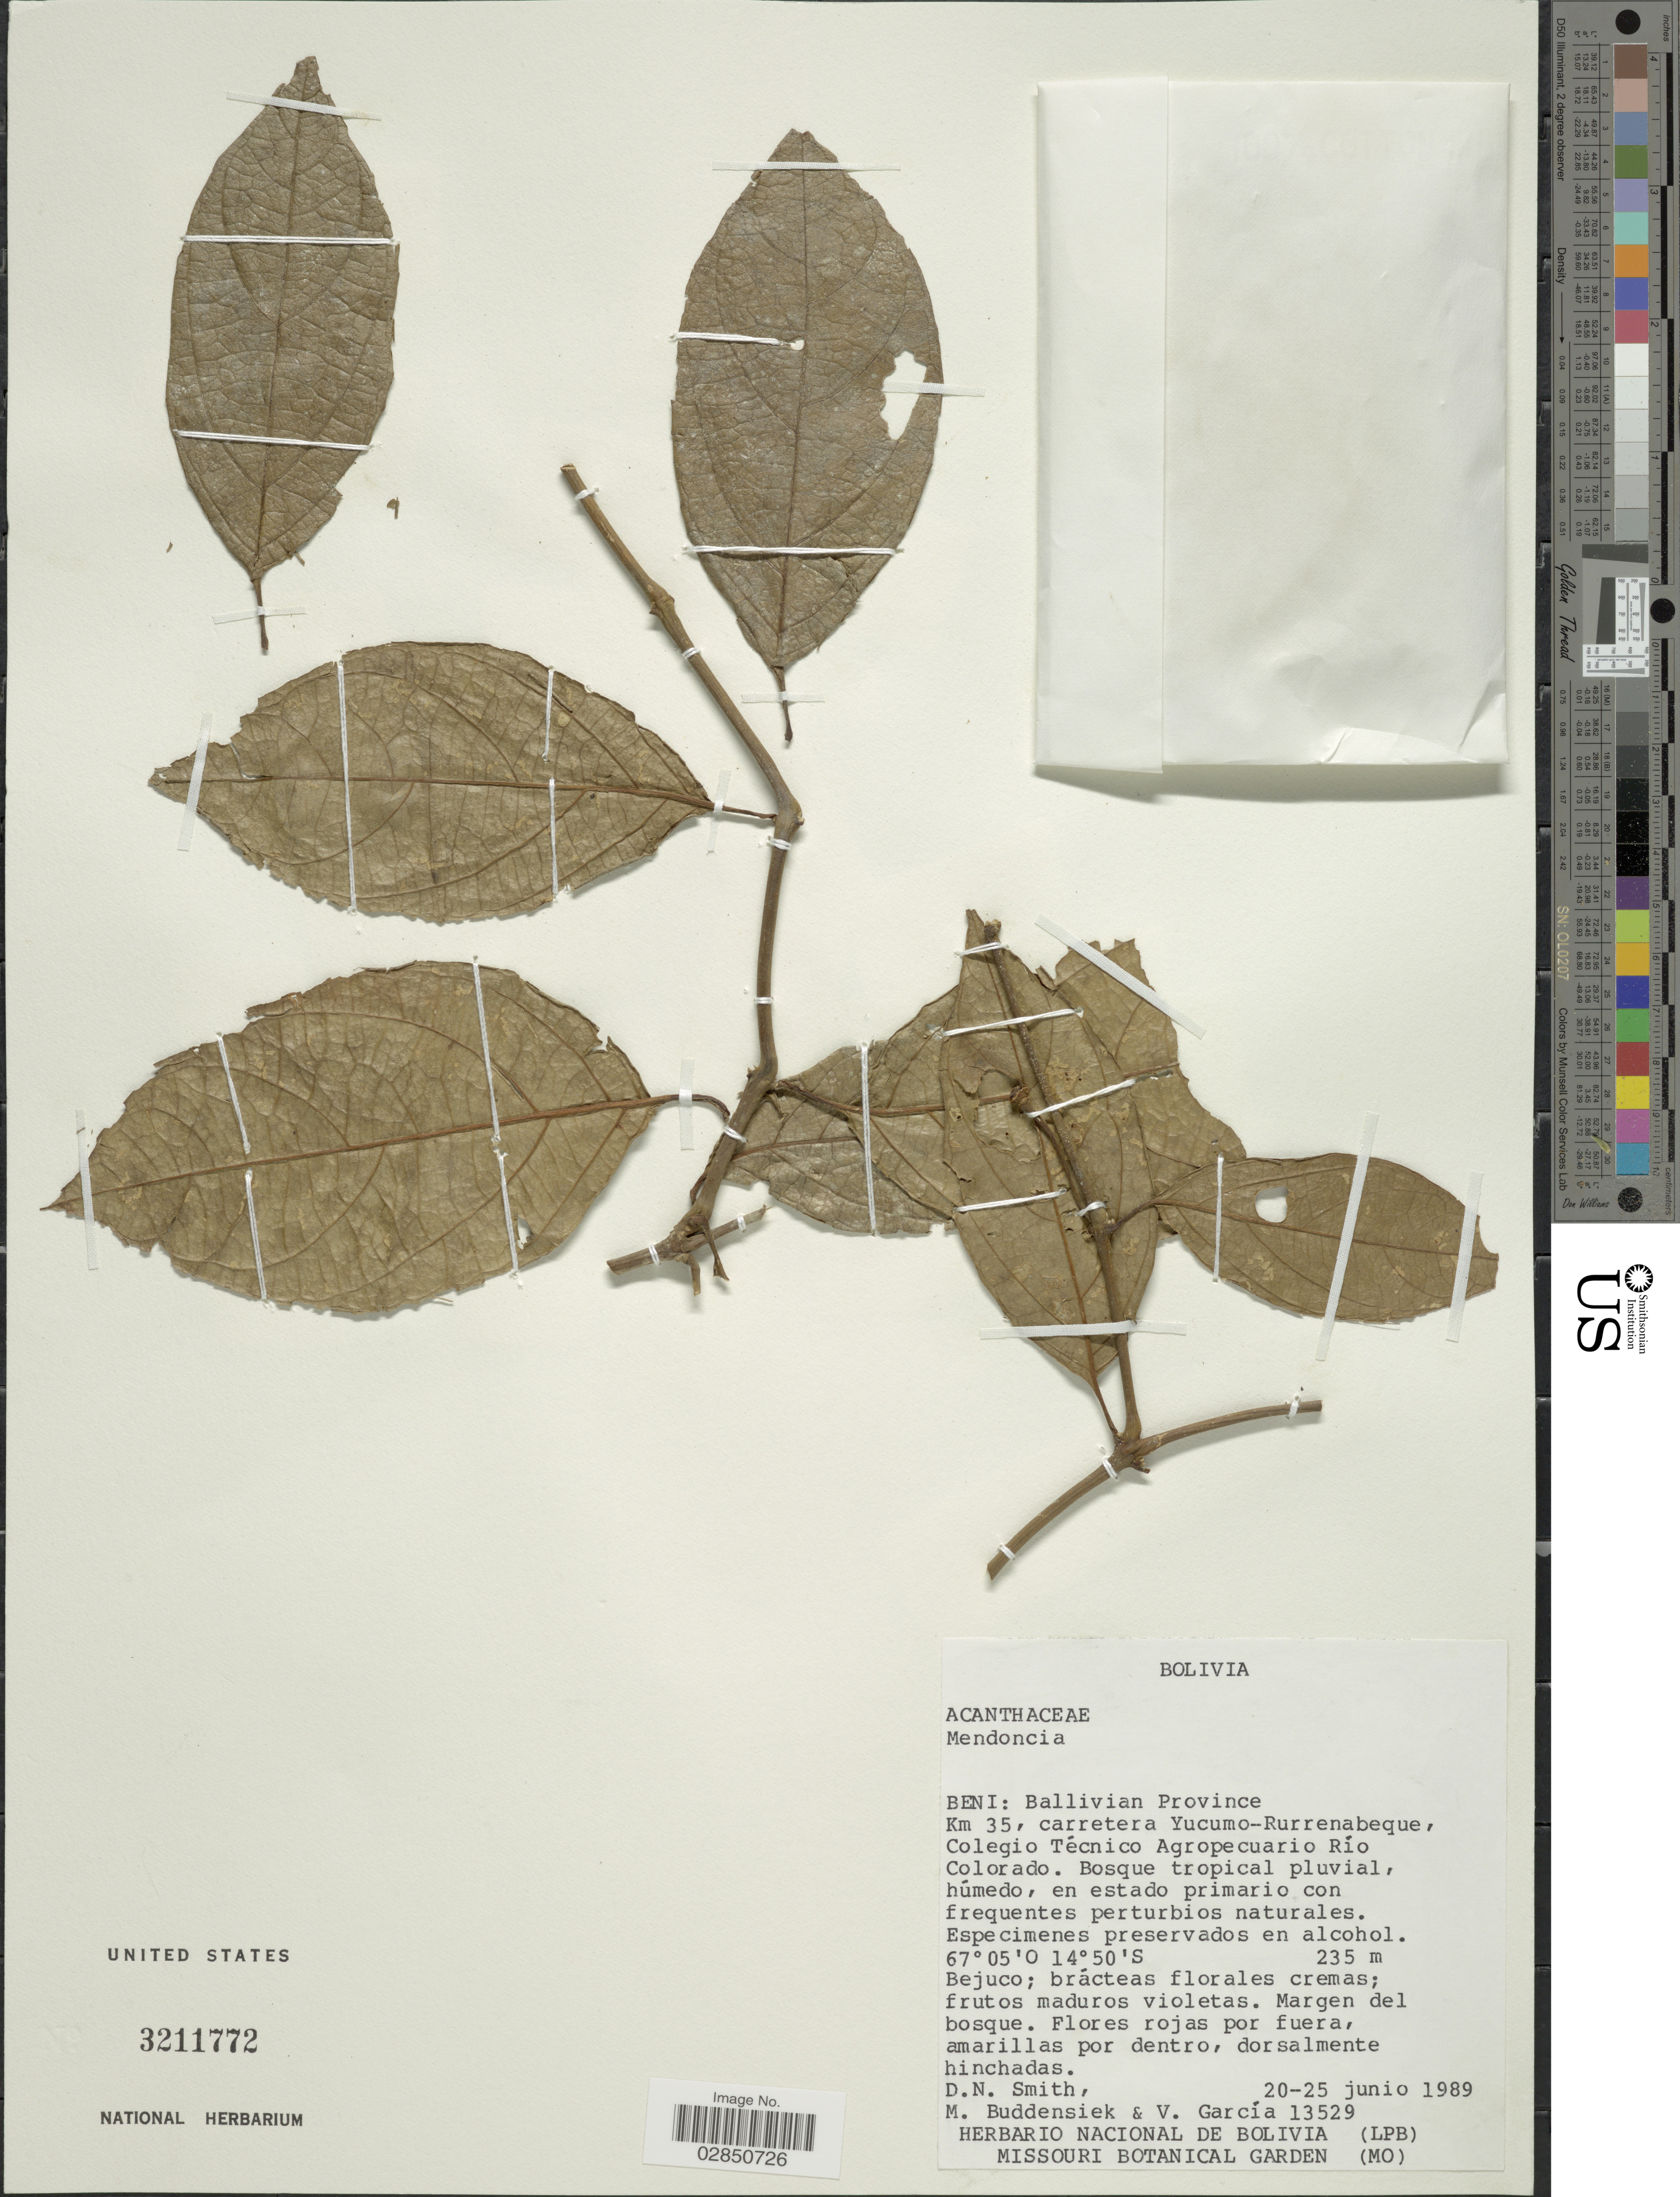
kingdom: Plantae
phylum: Tracheophyta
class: Magnoliopsida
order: Lamiales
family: Acanthaceae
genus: Mendoncia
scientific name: Mendoncia aspera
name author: (Ruiz & Pav.) Nees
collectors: D. Smith, M. Buddensiek & V. Garcia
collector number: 13529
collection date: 1989-06-20/1989-06-25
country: Bolivia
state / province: Beni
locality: Ballivian Province Km 35, carretera Yucumo-Rurrenabeque, Colegio Técnico Agropecuario Río Colorado.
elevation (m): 235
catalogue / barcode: US 3211772